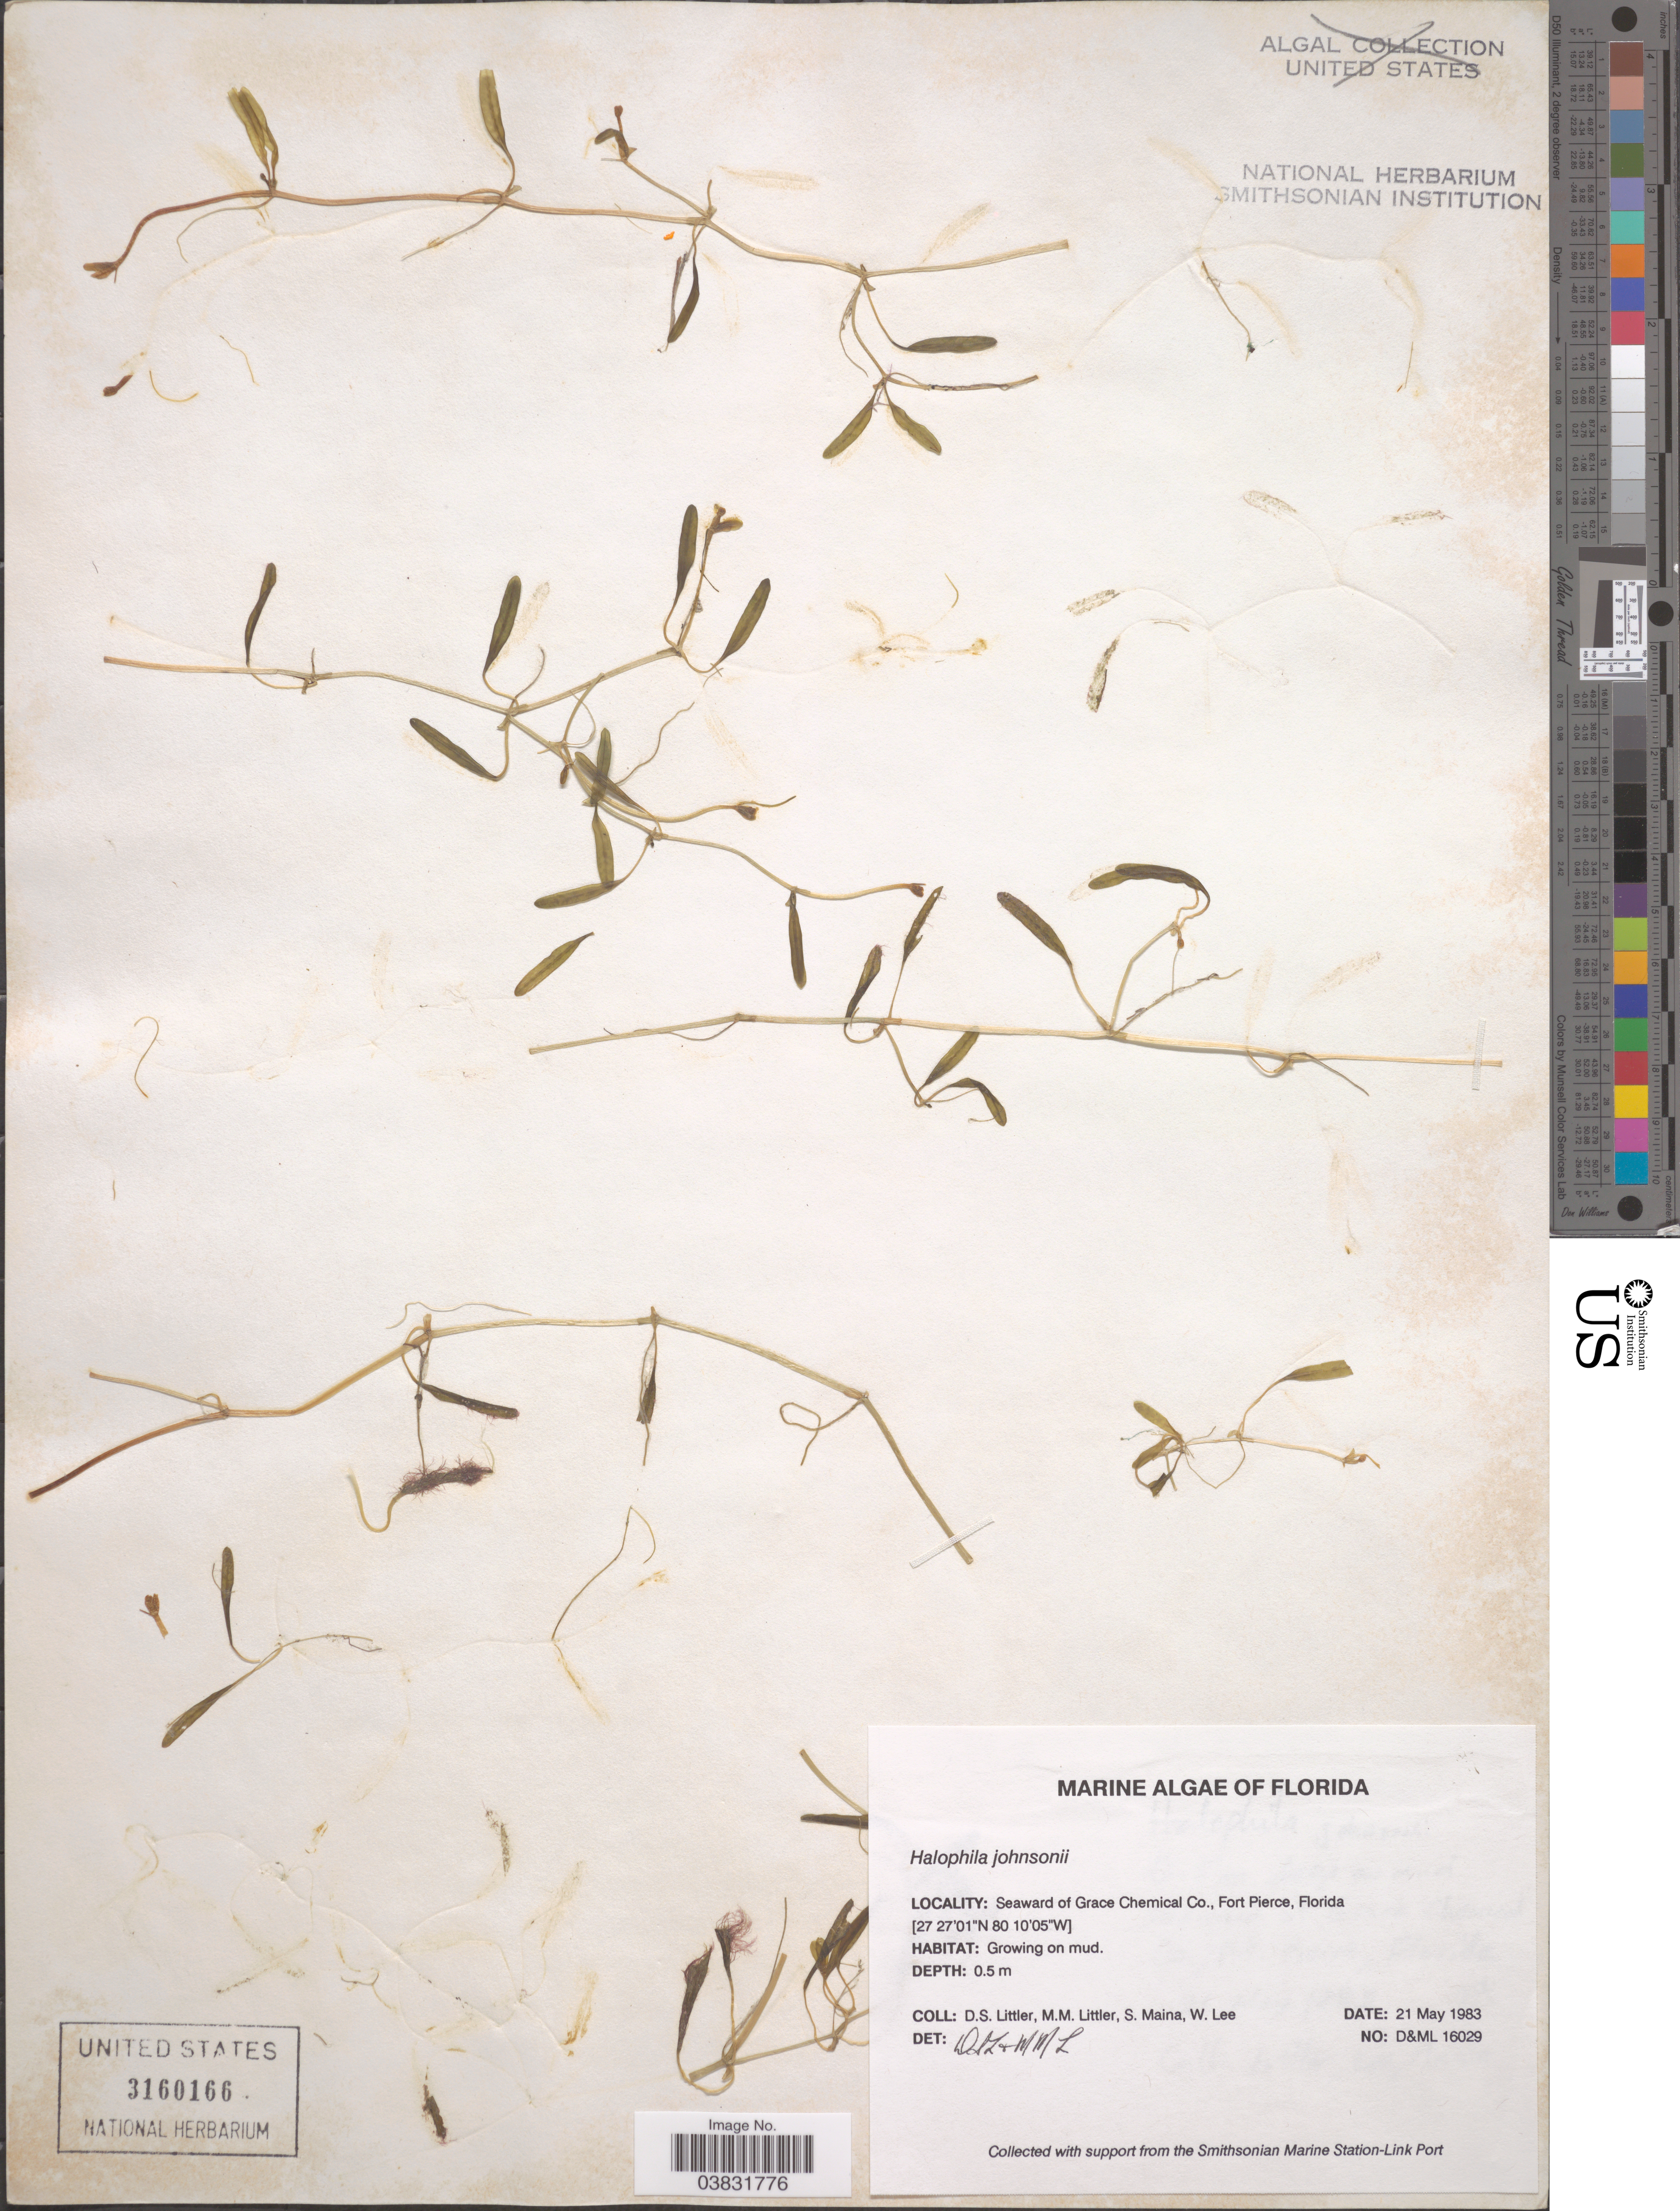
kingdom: Plantae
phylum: Tracheophyta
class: Liliopsida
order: Alismatales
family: Hydrocharitaceae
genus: Halophila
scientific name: Halophila johnsonii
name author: Eiseman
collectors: D. S. Littler, S. Maina & W. Lee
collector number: D&ML 16029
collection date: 1983-05-21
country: United States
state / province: Florida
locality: Seaward of Grace Chemical Co., Fort Pierce.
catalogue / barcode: US 3160166